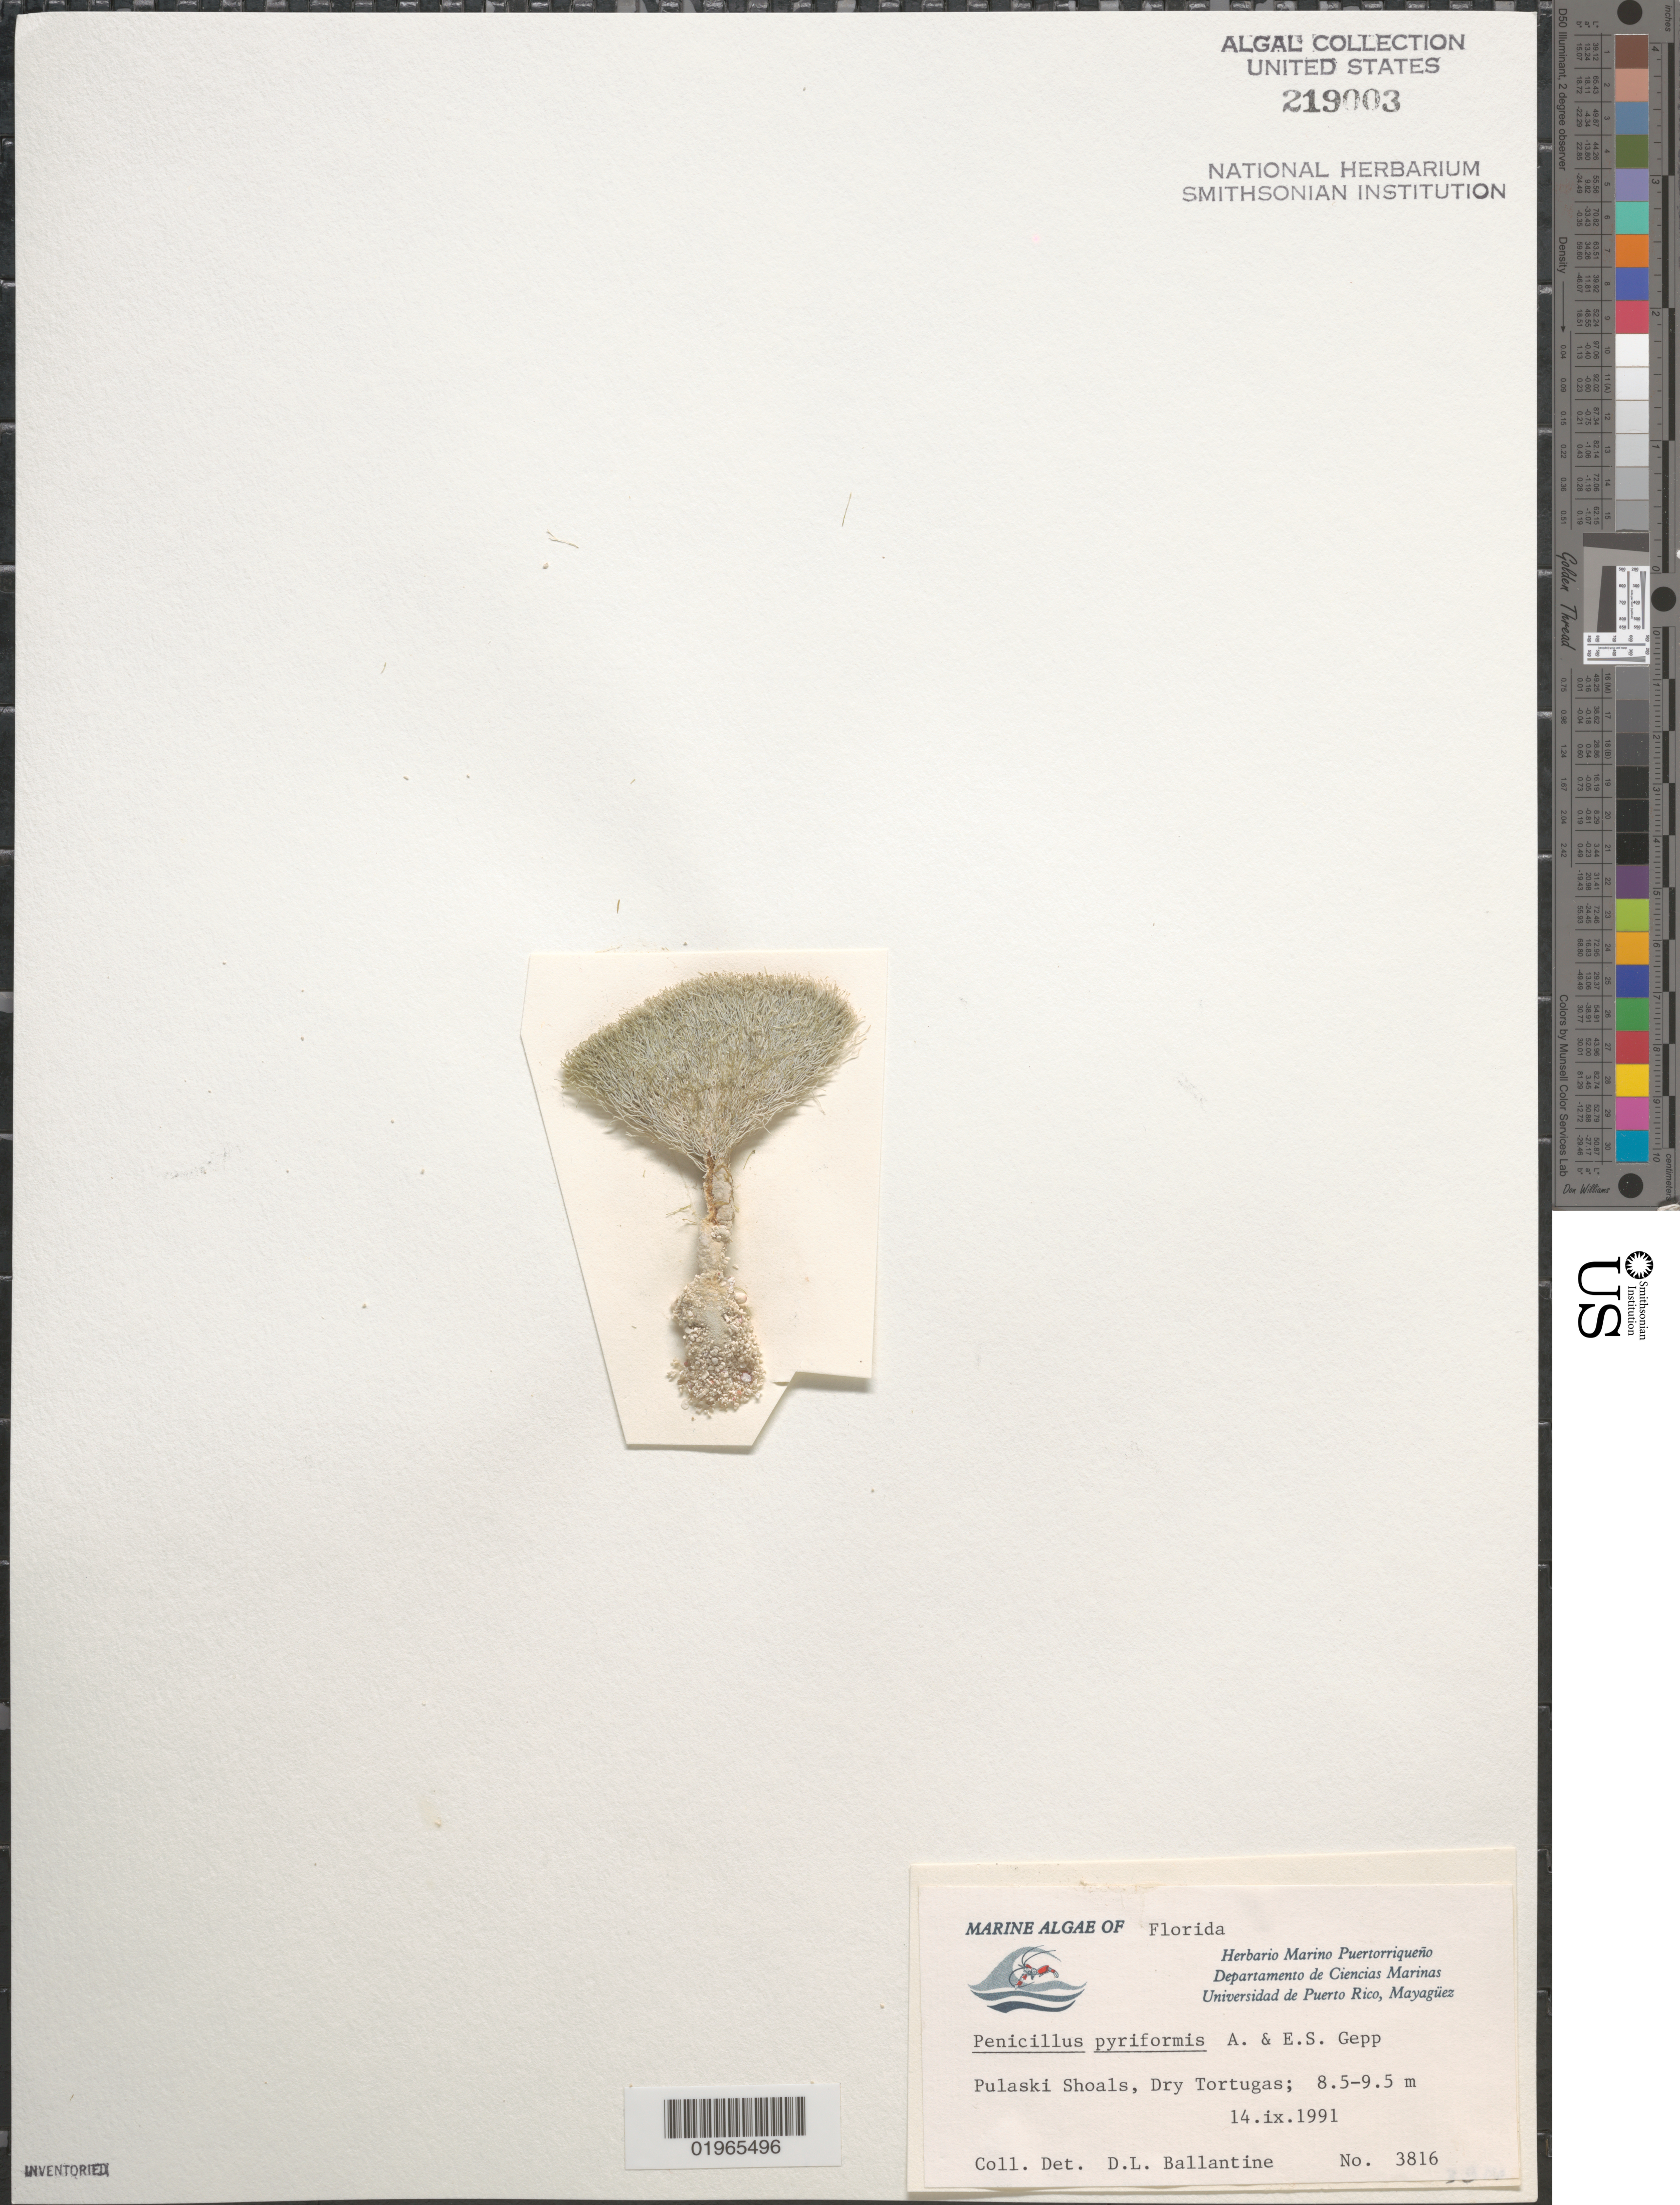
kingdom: Plantae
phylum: Chlorophyta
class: Ulvophyceae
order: Bryopsidales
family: Udoteaceae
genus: Penicillus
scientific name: Penicillus pyriformis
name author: A. Gepp & E. Gepp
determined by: Ballantine, D. L.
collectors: D.L. Ballantine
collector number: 3816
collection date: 1991-09-14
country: United States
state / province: Florida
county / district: Monroe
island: Dry Tortugas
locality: Pulaski Shoals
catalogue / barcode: US 219003